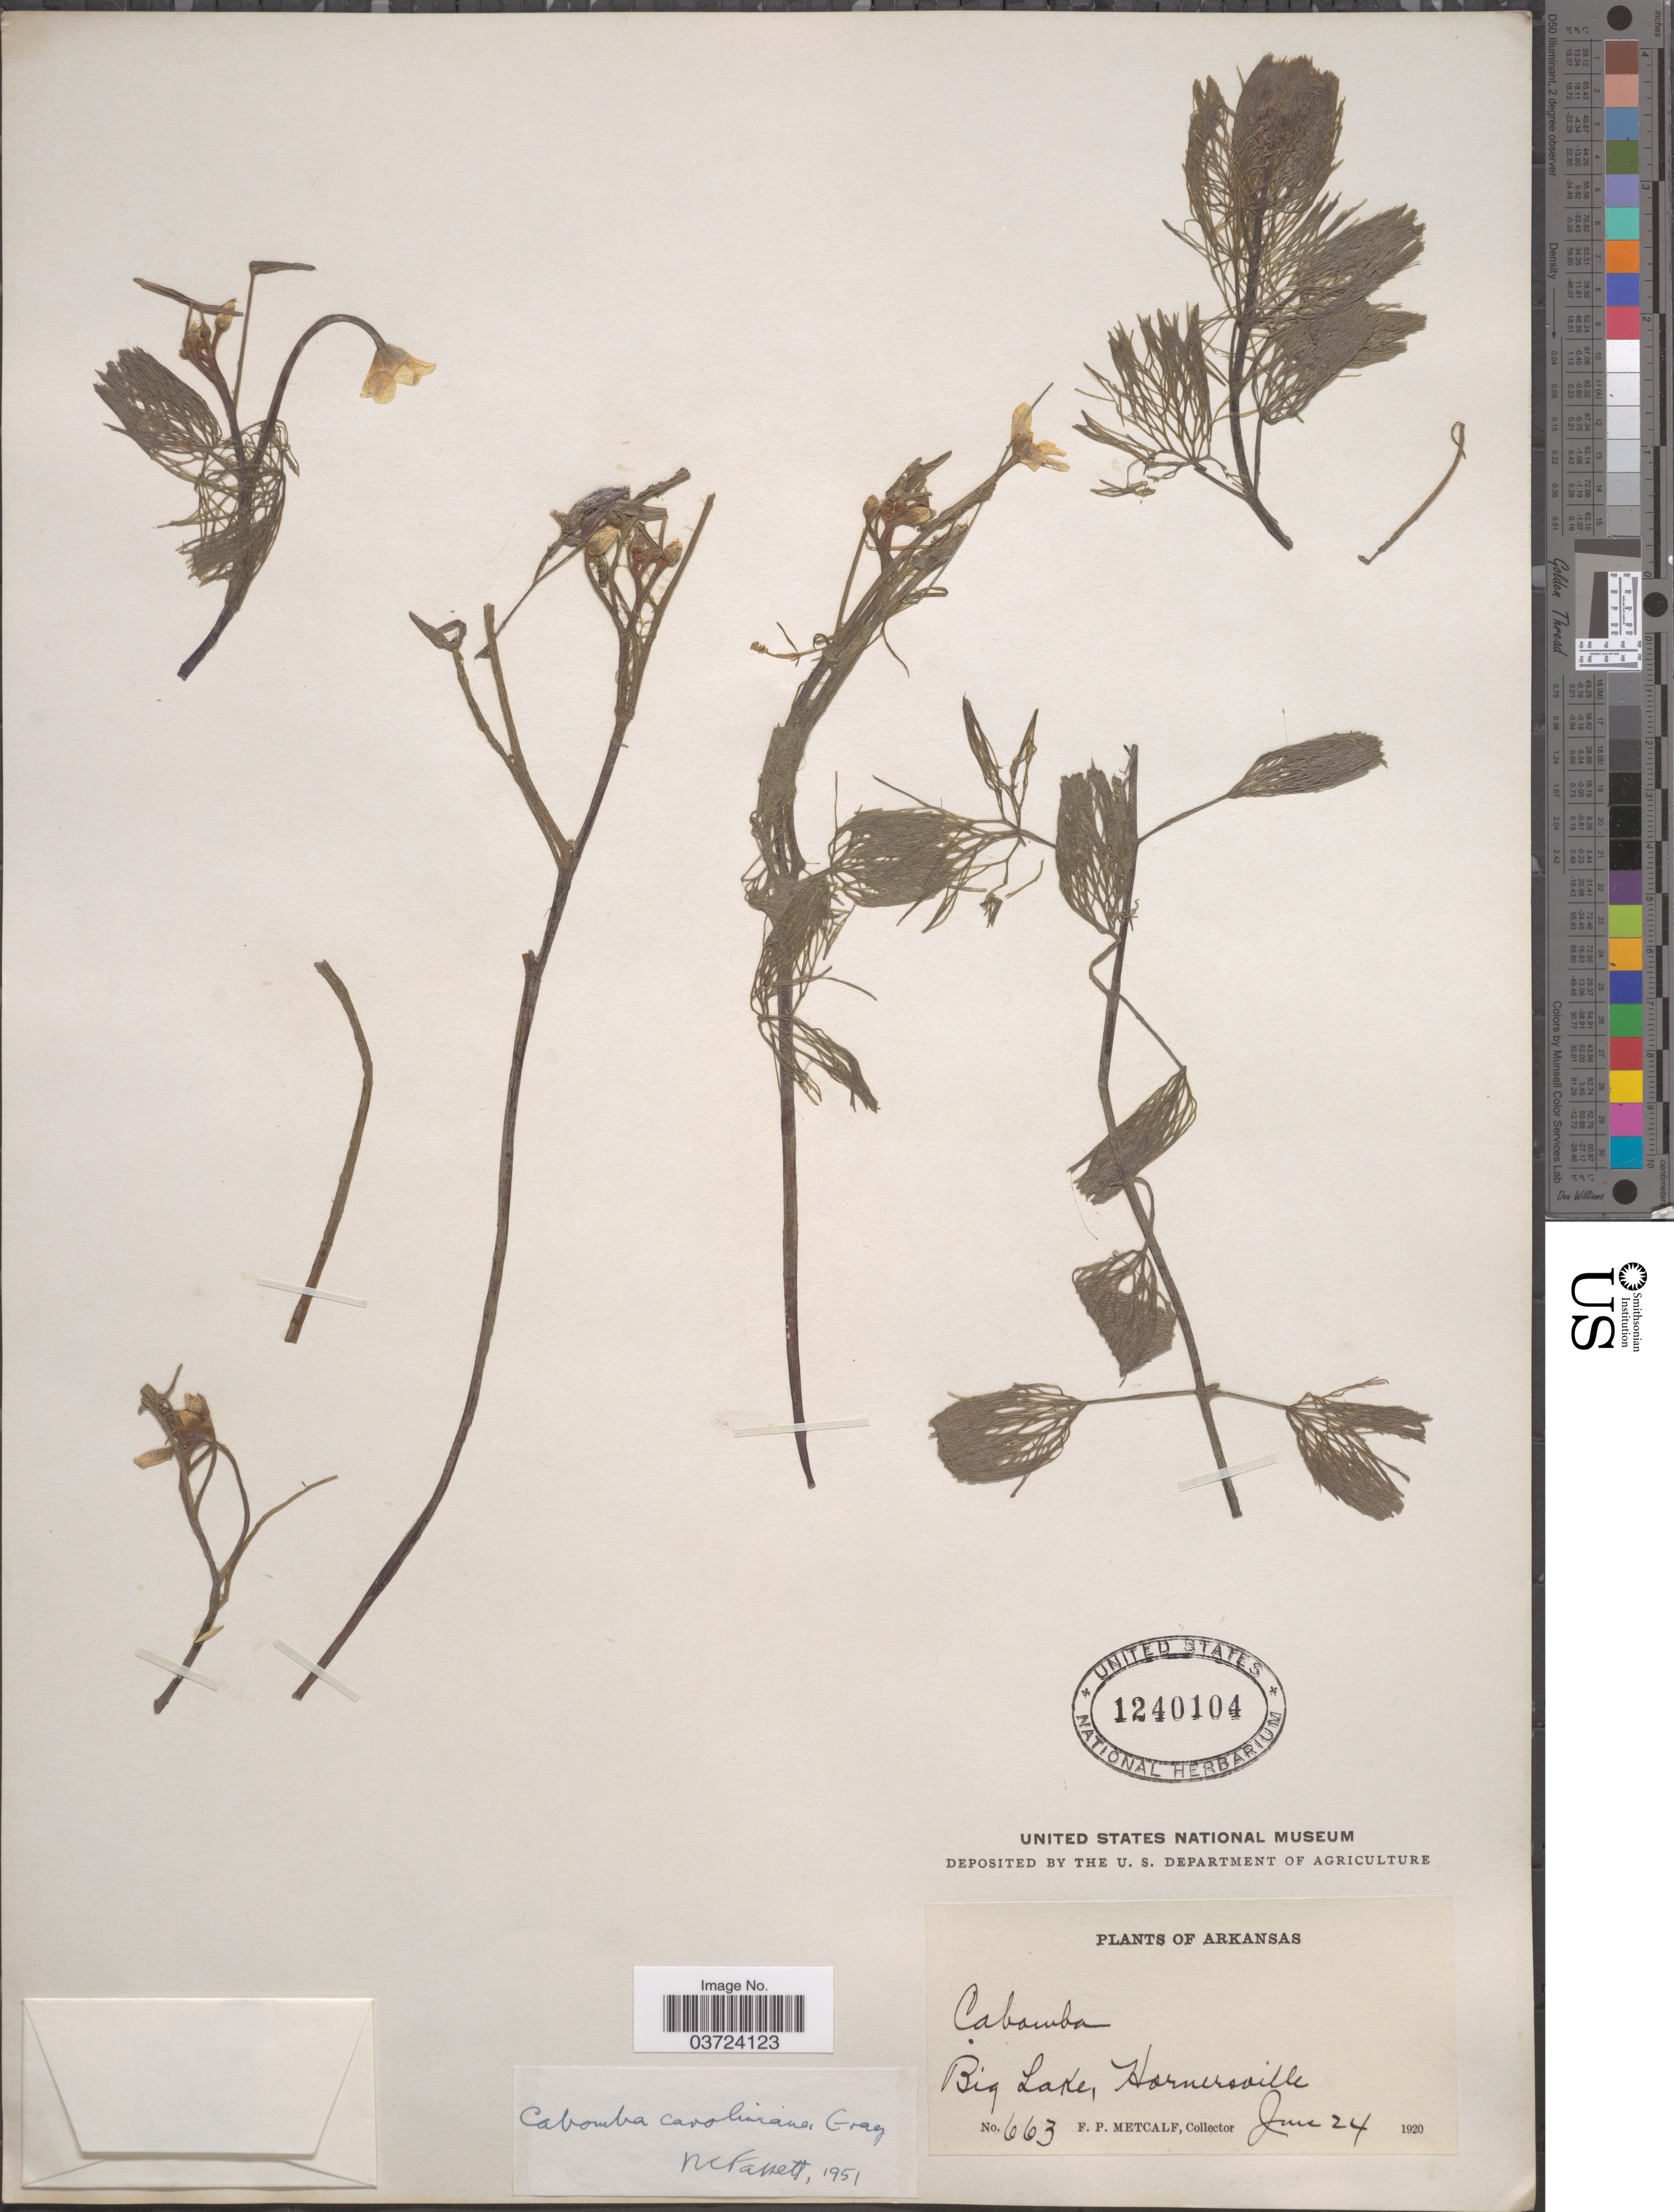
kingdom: Plantae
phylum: Tracheophyta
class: Magnoliopsida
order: Nymphaeales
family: Cabombaceae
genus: Cabomba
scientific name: Cabomba caroliniana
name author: A. Gray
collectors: F. Metcalf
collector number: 663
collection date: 1920-06-24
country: United States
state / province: Arkansas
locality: Big Lake, Hornersville.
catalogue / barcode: US 1240104